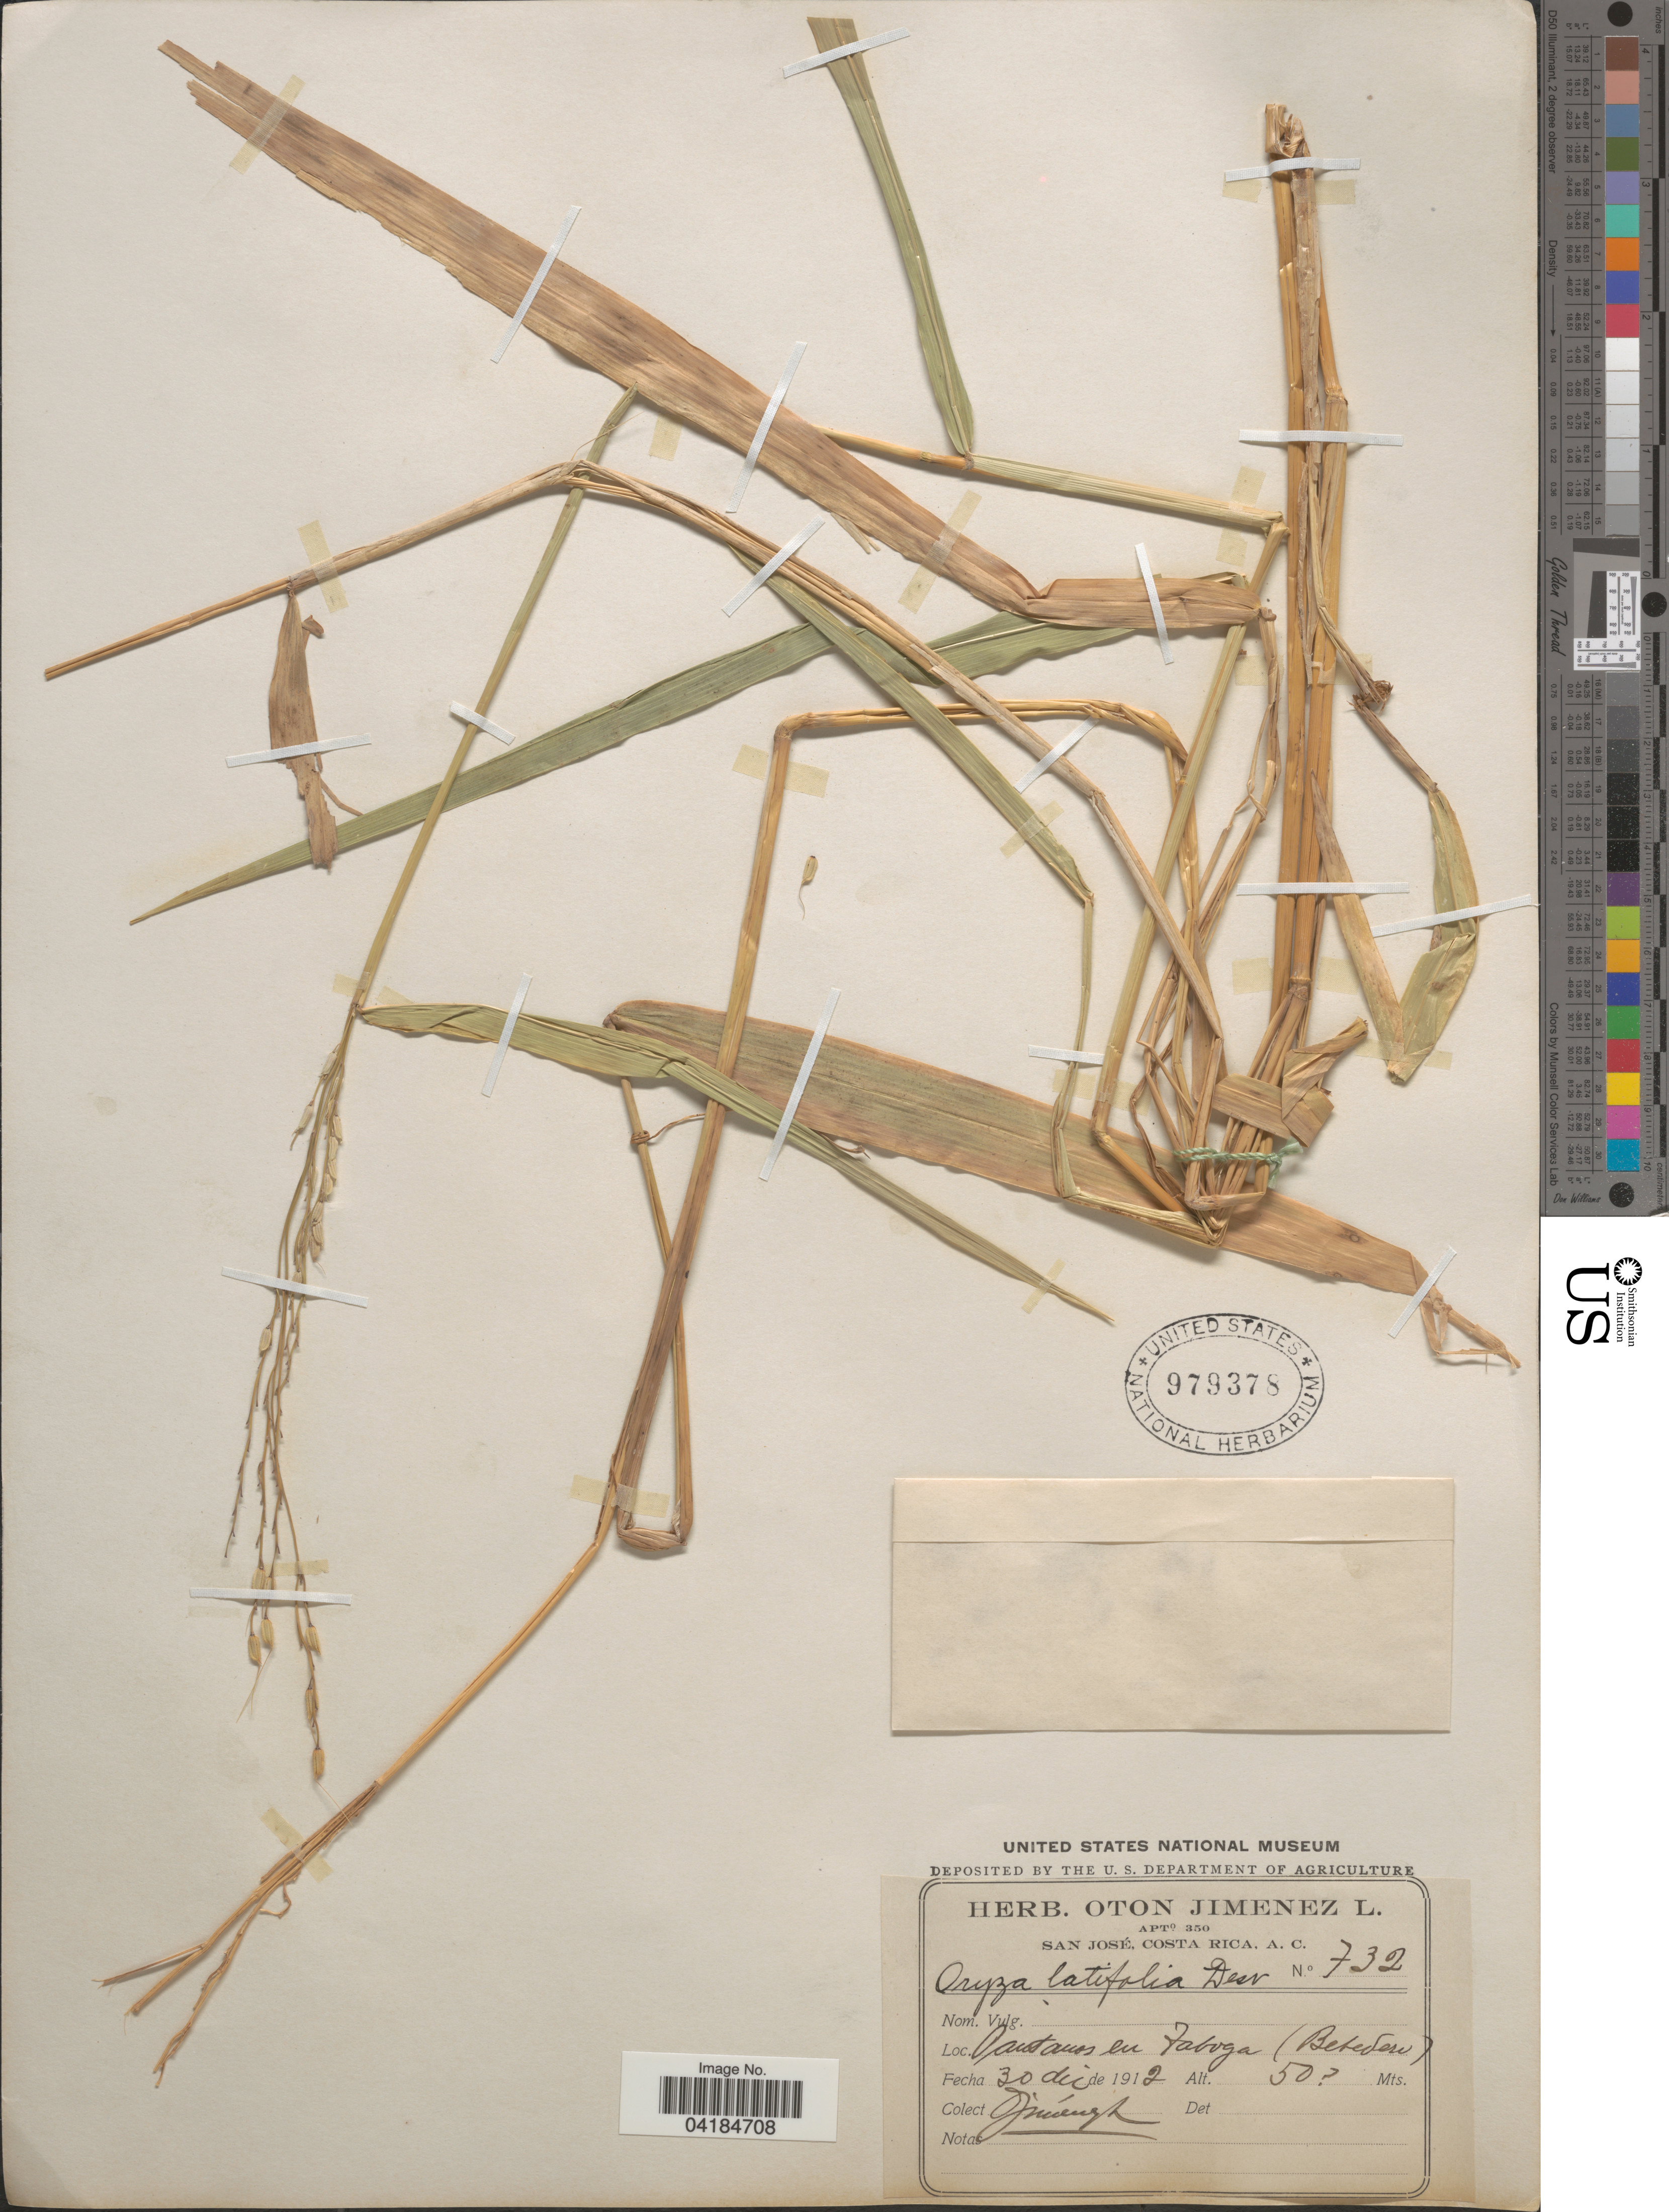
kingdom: Plantae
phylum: Tracheophyta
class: Liliopsida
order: Poales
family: Poaceae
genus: Oryza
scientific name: Oryza latifolia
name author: Desv.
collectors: O. Jiménez L.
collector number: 732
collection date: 1912-12-30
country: Costa Rica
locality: Pantanos en Taboga (Betedero).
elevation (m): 50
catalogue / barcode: US 979378